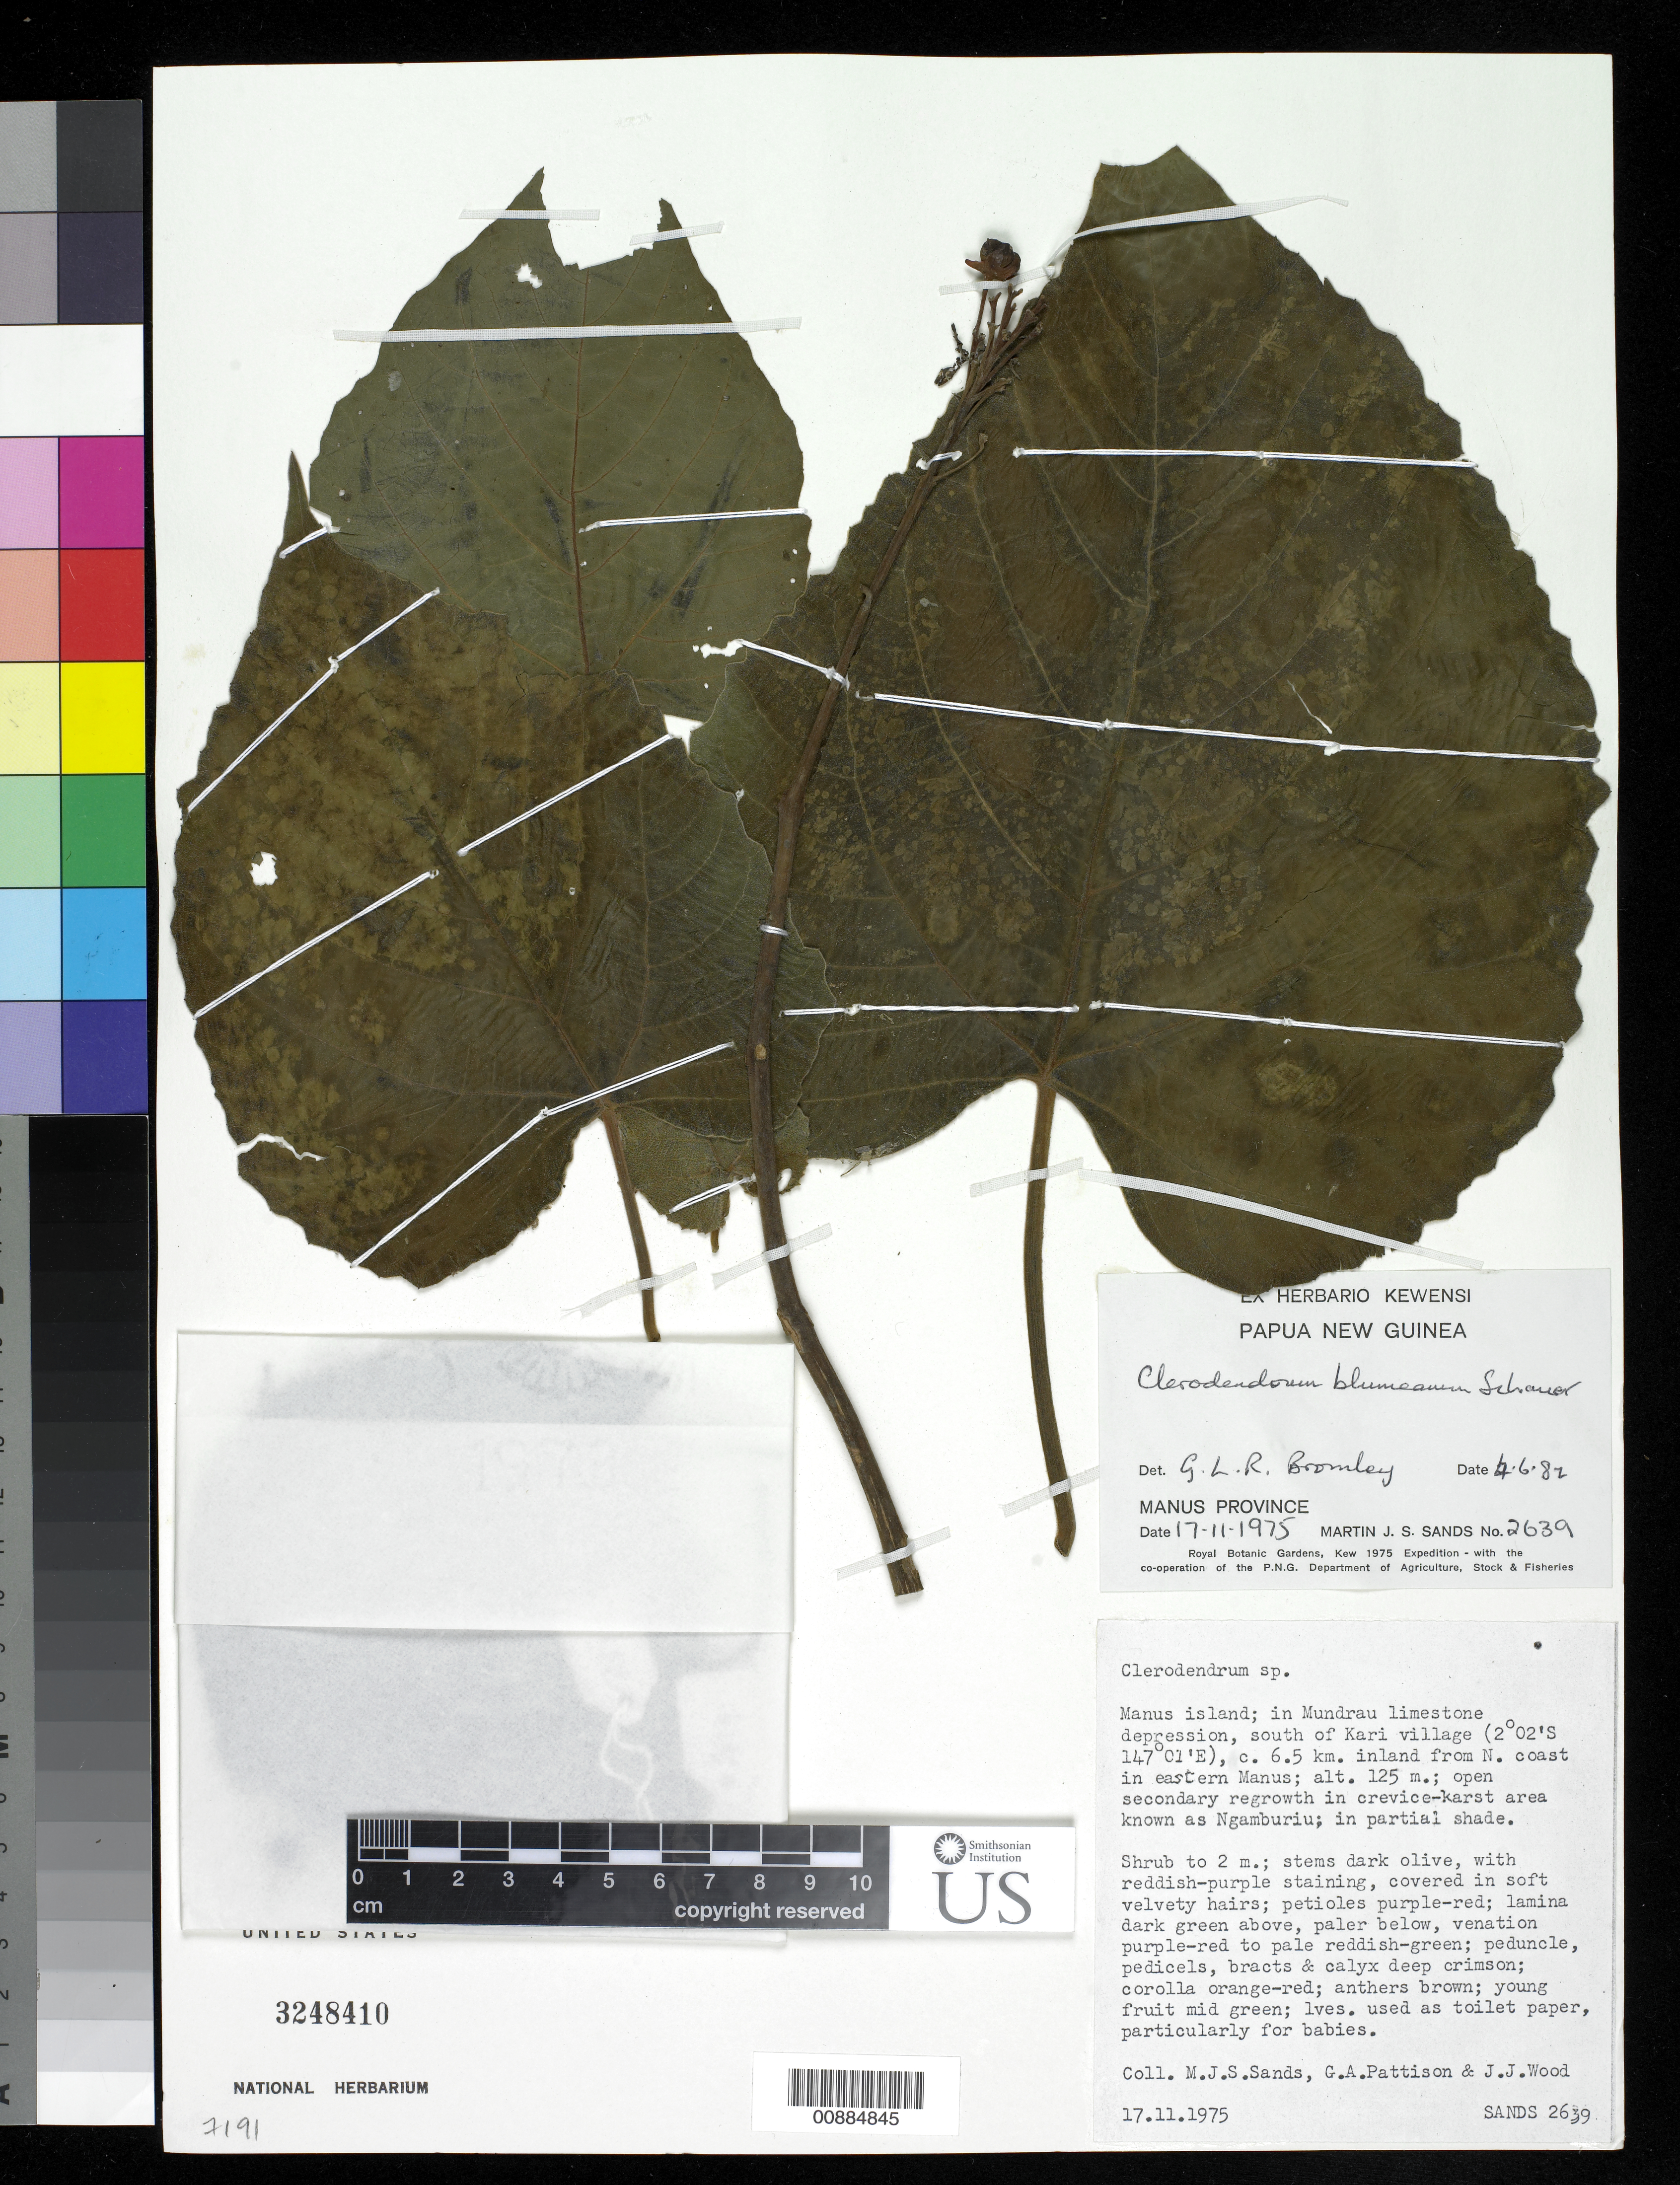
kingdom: Plantae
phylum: Tracheophyta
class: Magnoliopsida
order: Lamiales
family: Lamiaceae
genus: Clerodendrum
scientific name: Clerodendrum blumeanum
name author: Schauer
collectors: M. Sands, G. Pattison & J. Wood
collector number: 2639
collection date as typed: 17 Nov 1975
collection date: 1975-11-17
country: Papua New Guinea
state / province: Manus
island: Manus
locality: In Mundrau limestone depression, S of Kari village c. 6.5 km. inland from N. coast in eastner Manus.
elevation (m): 125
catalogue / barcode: US 3248410